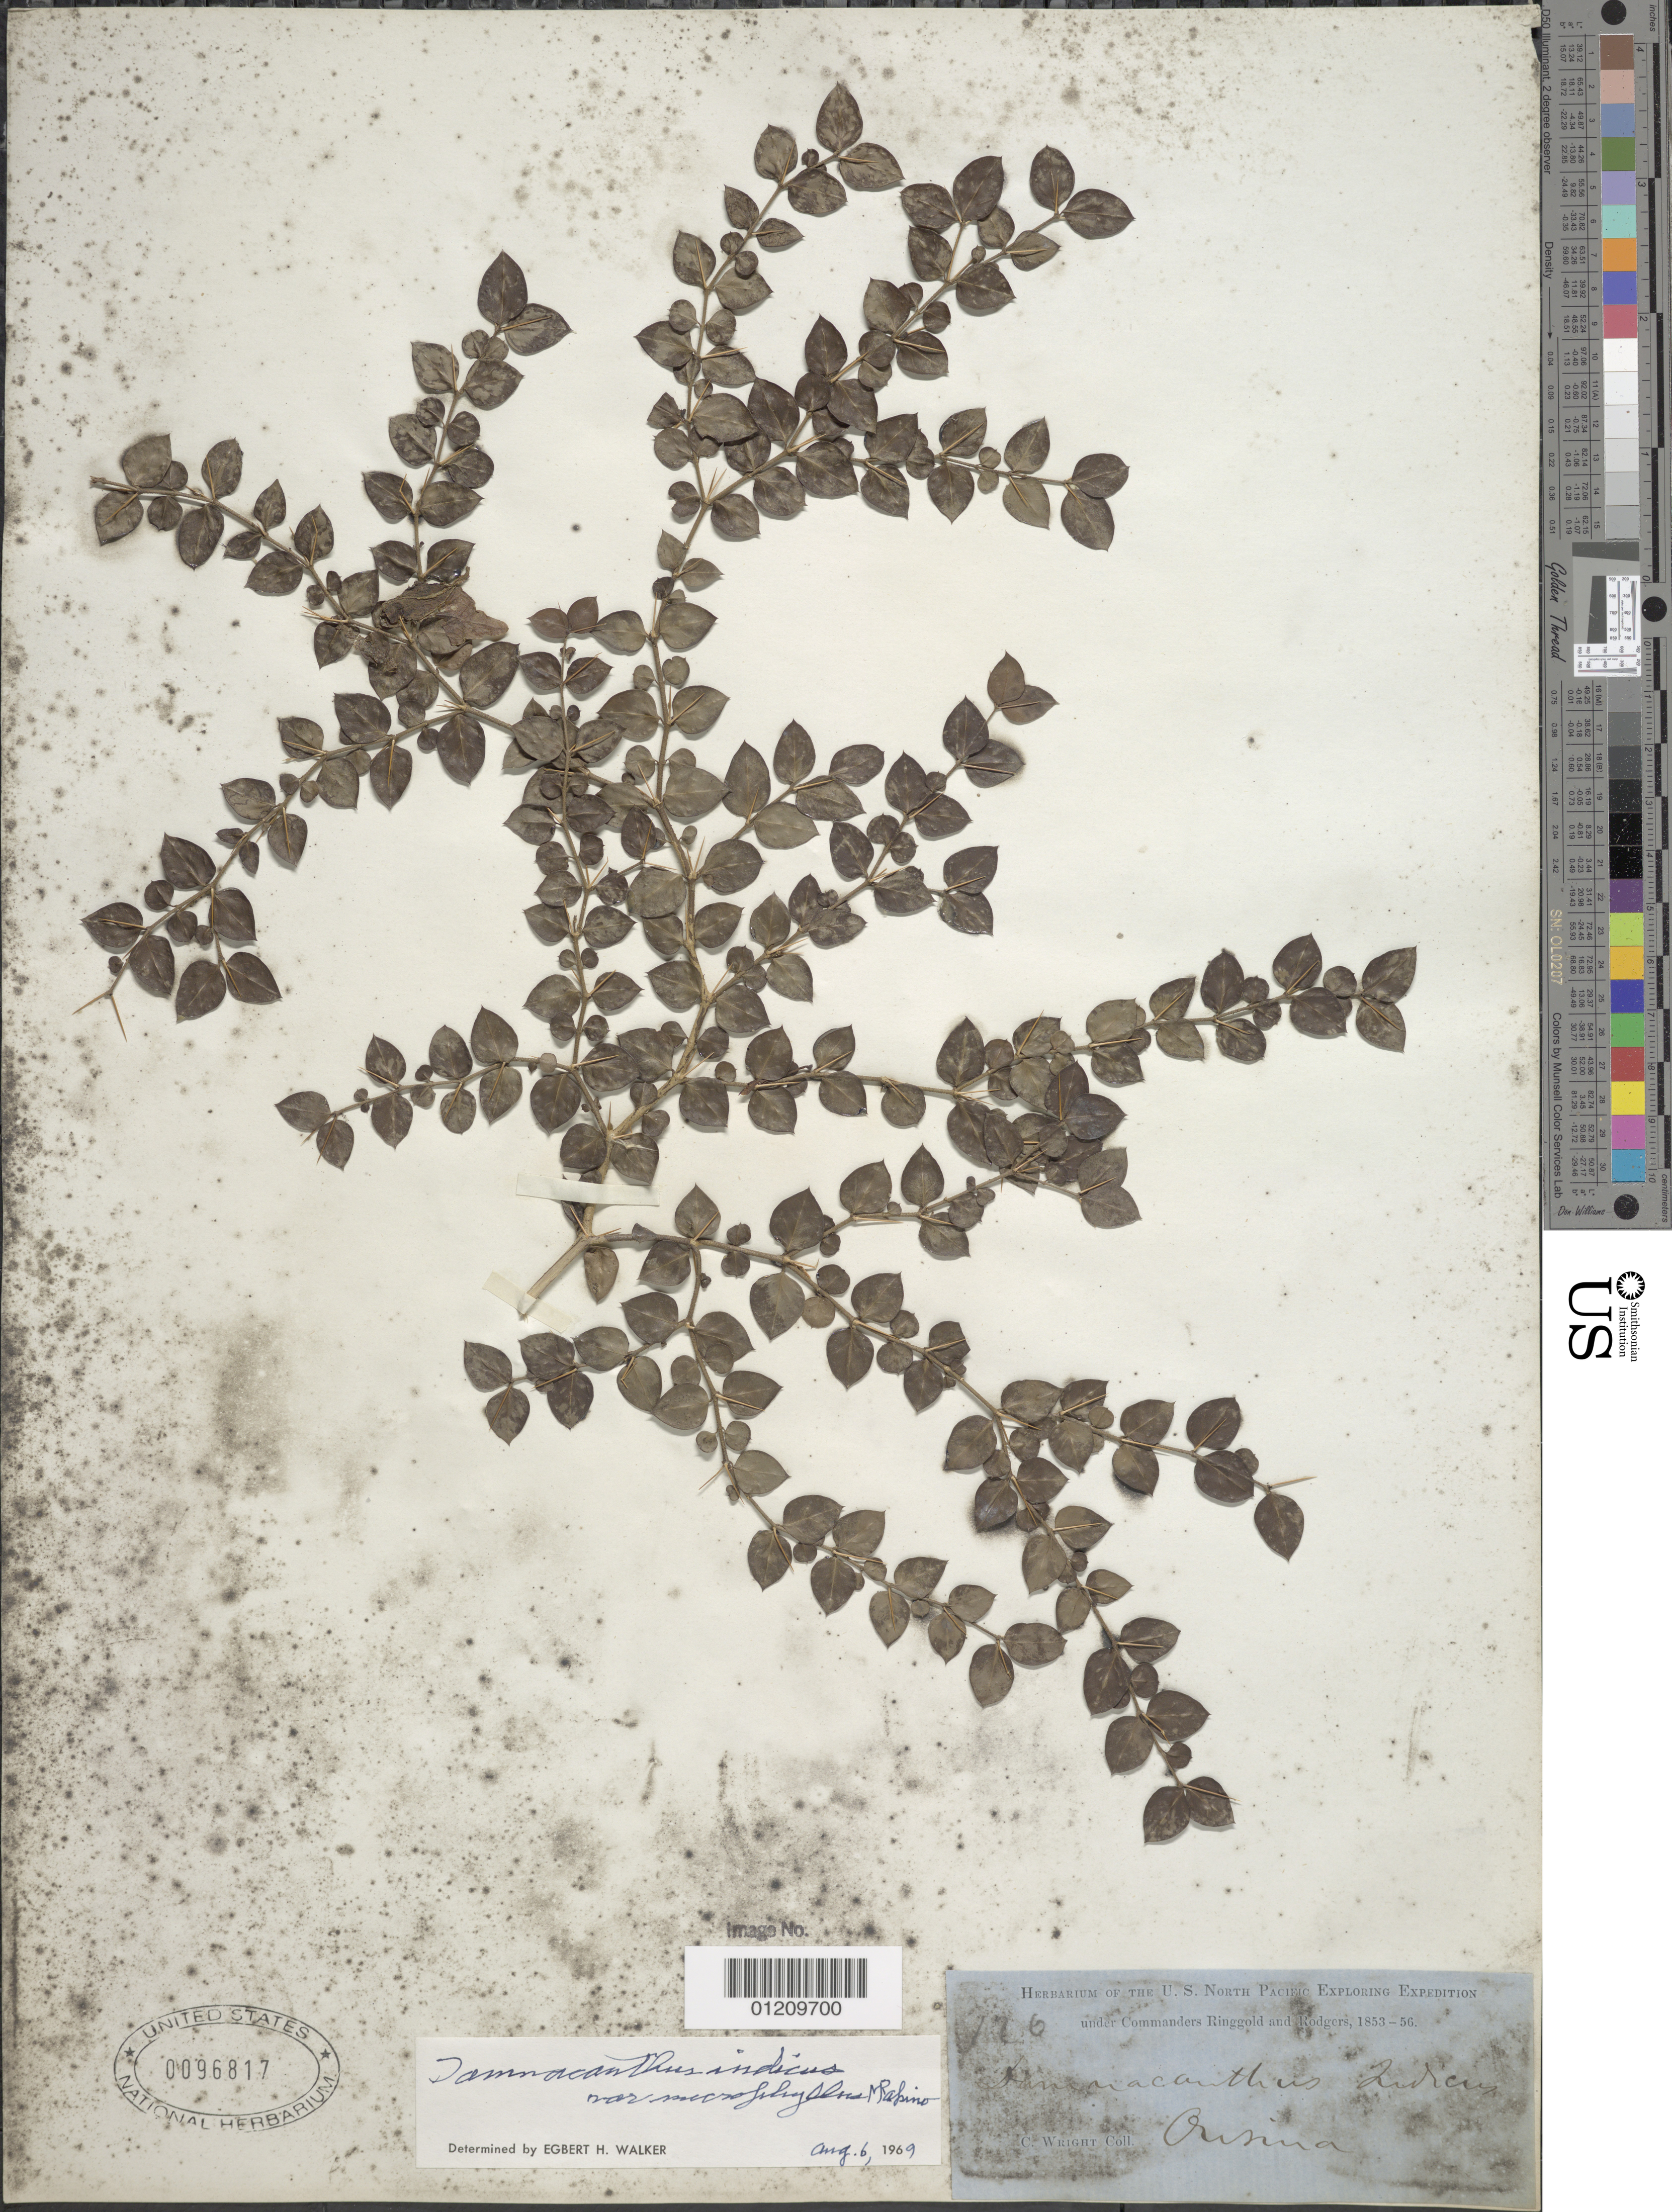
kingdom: Plantae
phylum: Tracheophyta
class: Magnoliopsida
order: Gentianales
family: Rubiaceae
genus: Damnacanthus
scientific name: Damnacanthus indicus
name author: L. f.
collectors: C. Wright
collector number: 126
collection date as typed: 1853 to -- -- 1856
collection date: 1853/1856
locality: Gosima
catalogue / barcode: US 96817